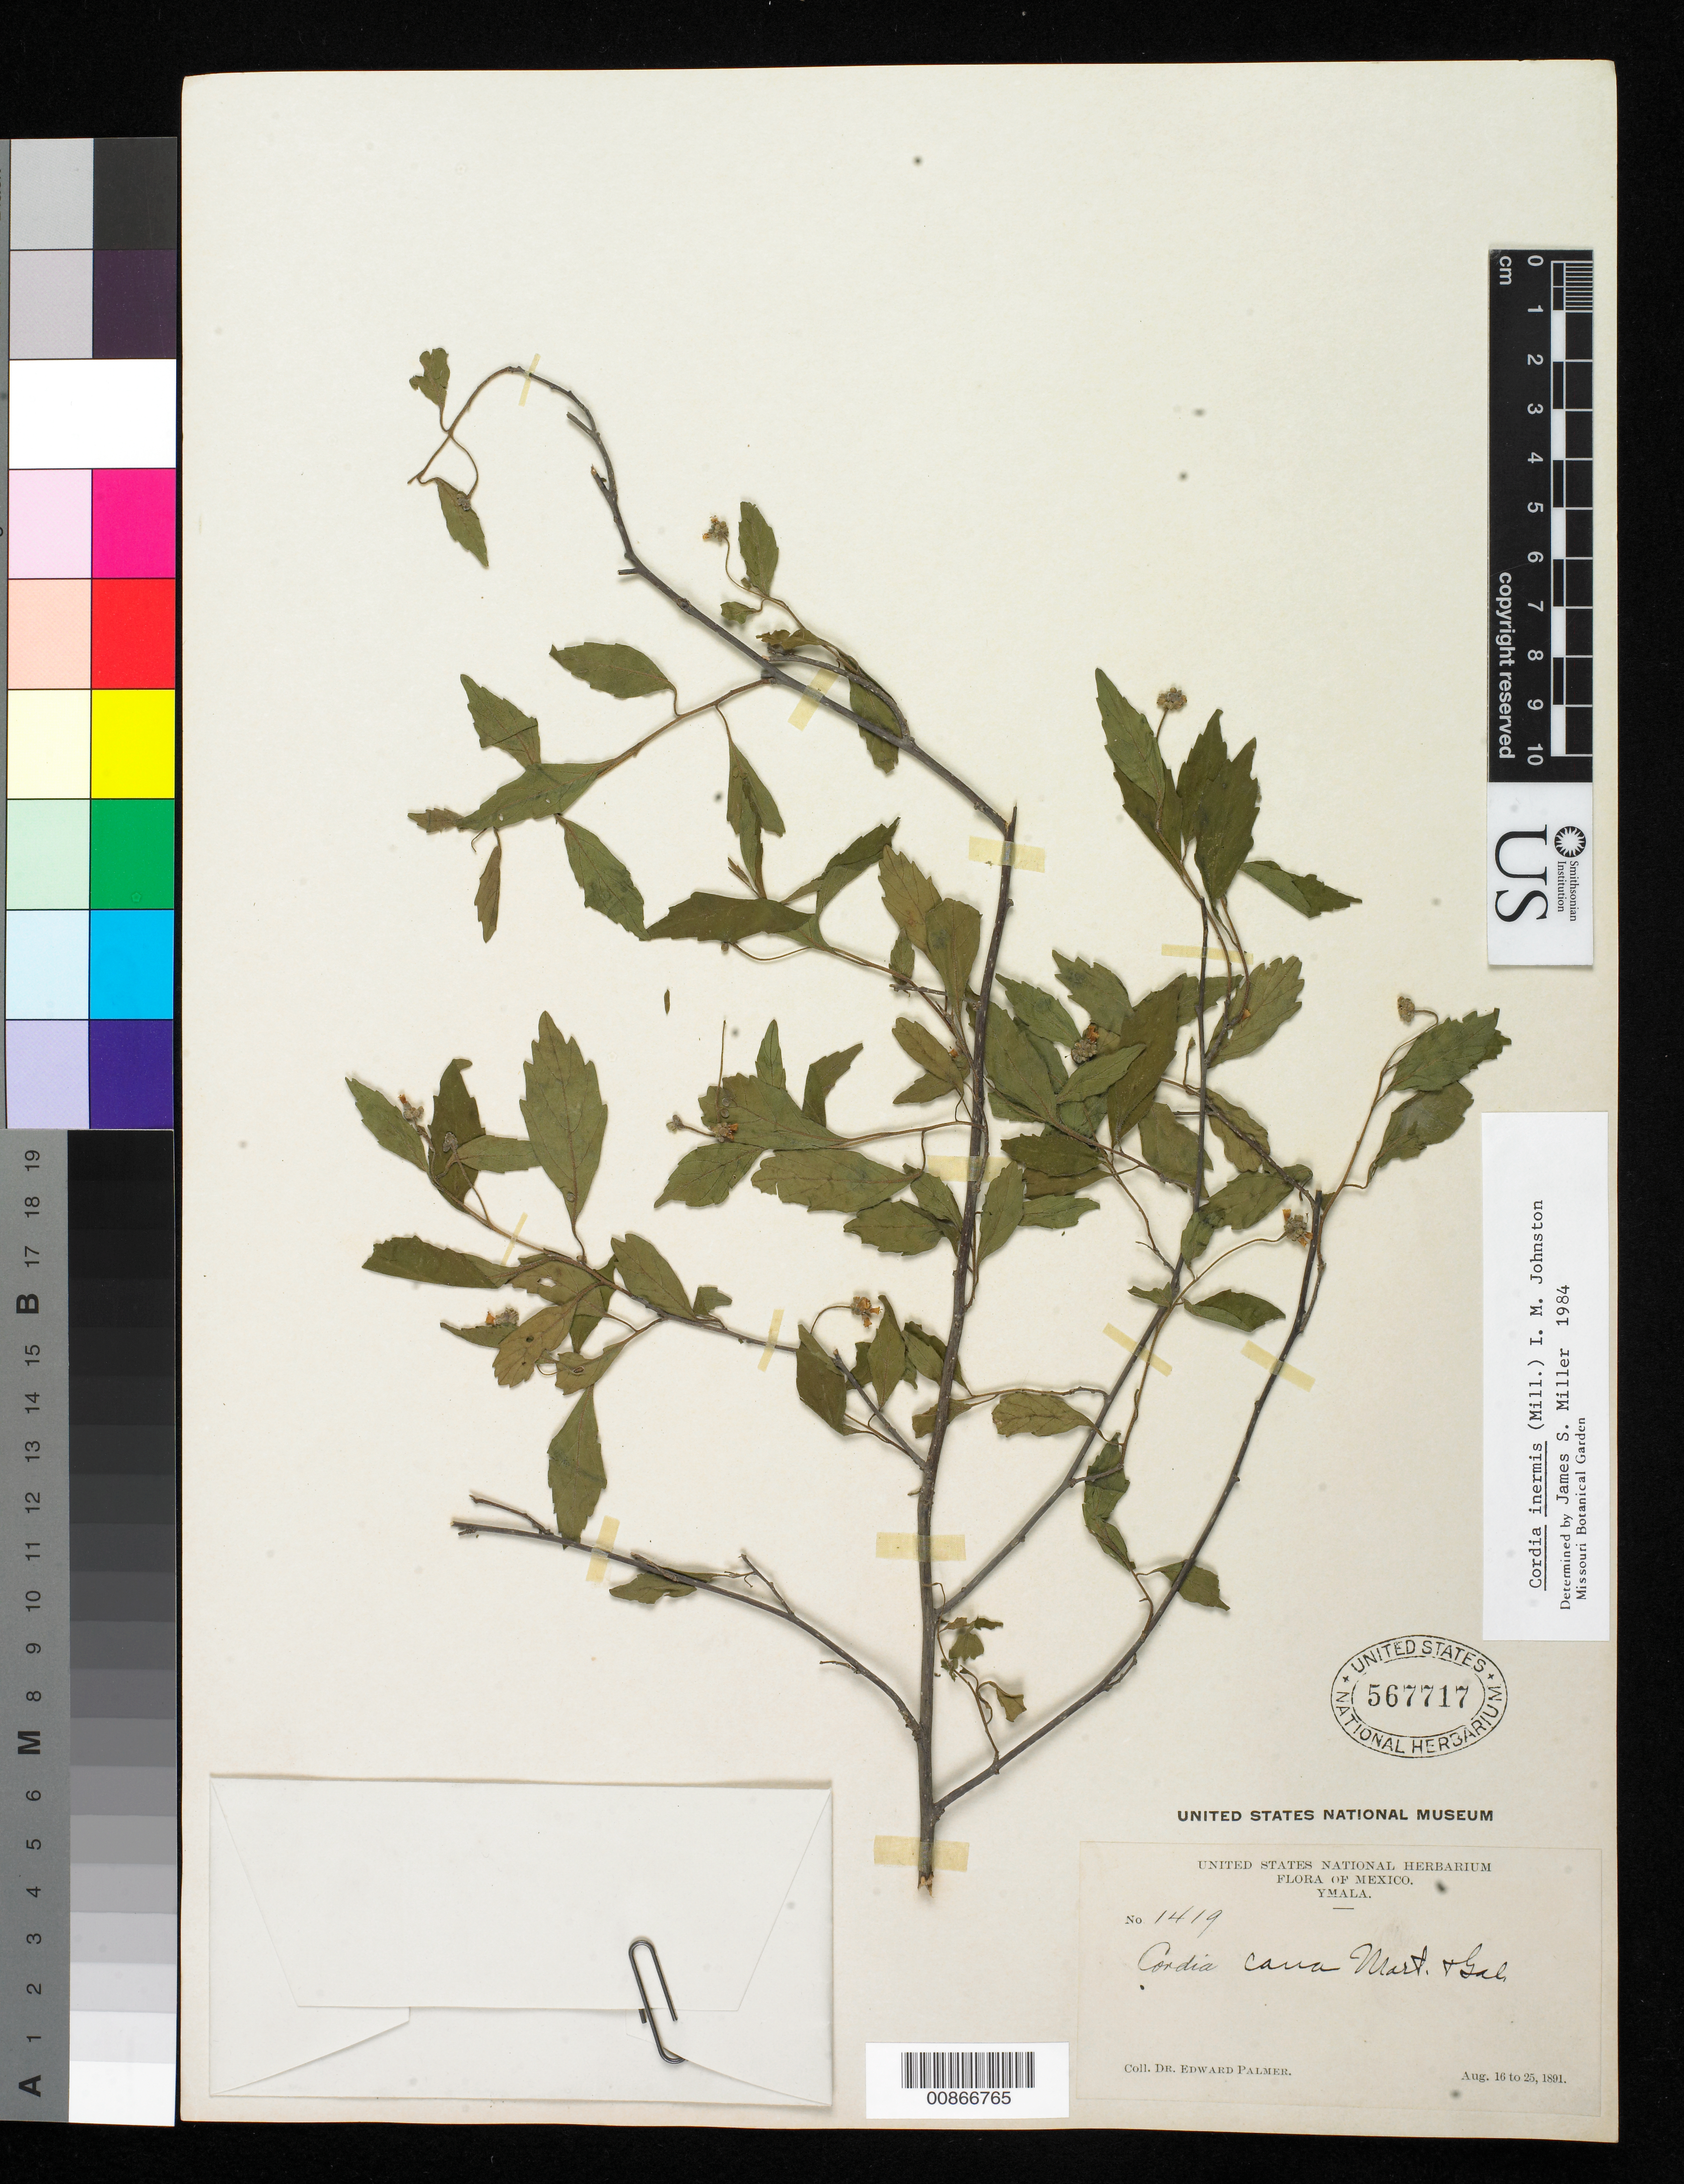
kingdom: Plantae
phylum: Tracheophyta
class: Magnoliopsida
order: Boraginales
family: Cordiaceae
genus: Varronia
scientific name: Varronia inermis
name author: (Mill.) Borhidi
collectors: E. Palmer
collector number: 1419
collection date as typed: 16 Aug 1891 to 25 Aug 1891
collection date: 1891-08-16/1891-08-25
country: Mexico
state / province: Sinaloa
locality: Ymala, Sinaloa.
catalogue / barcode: US 567717